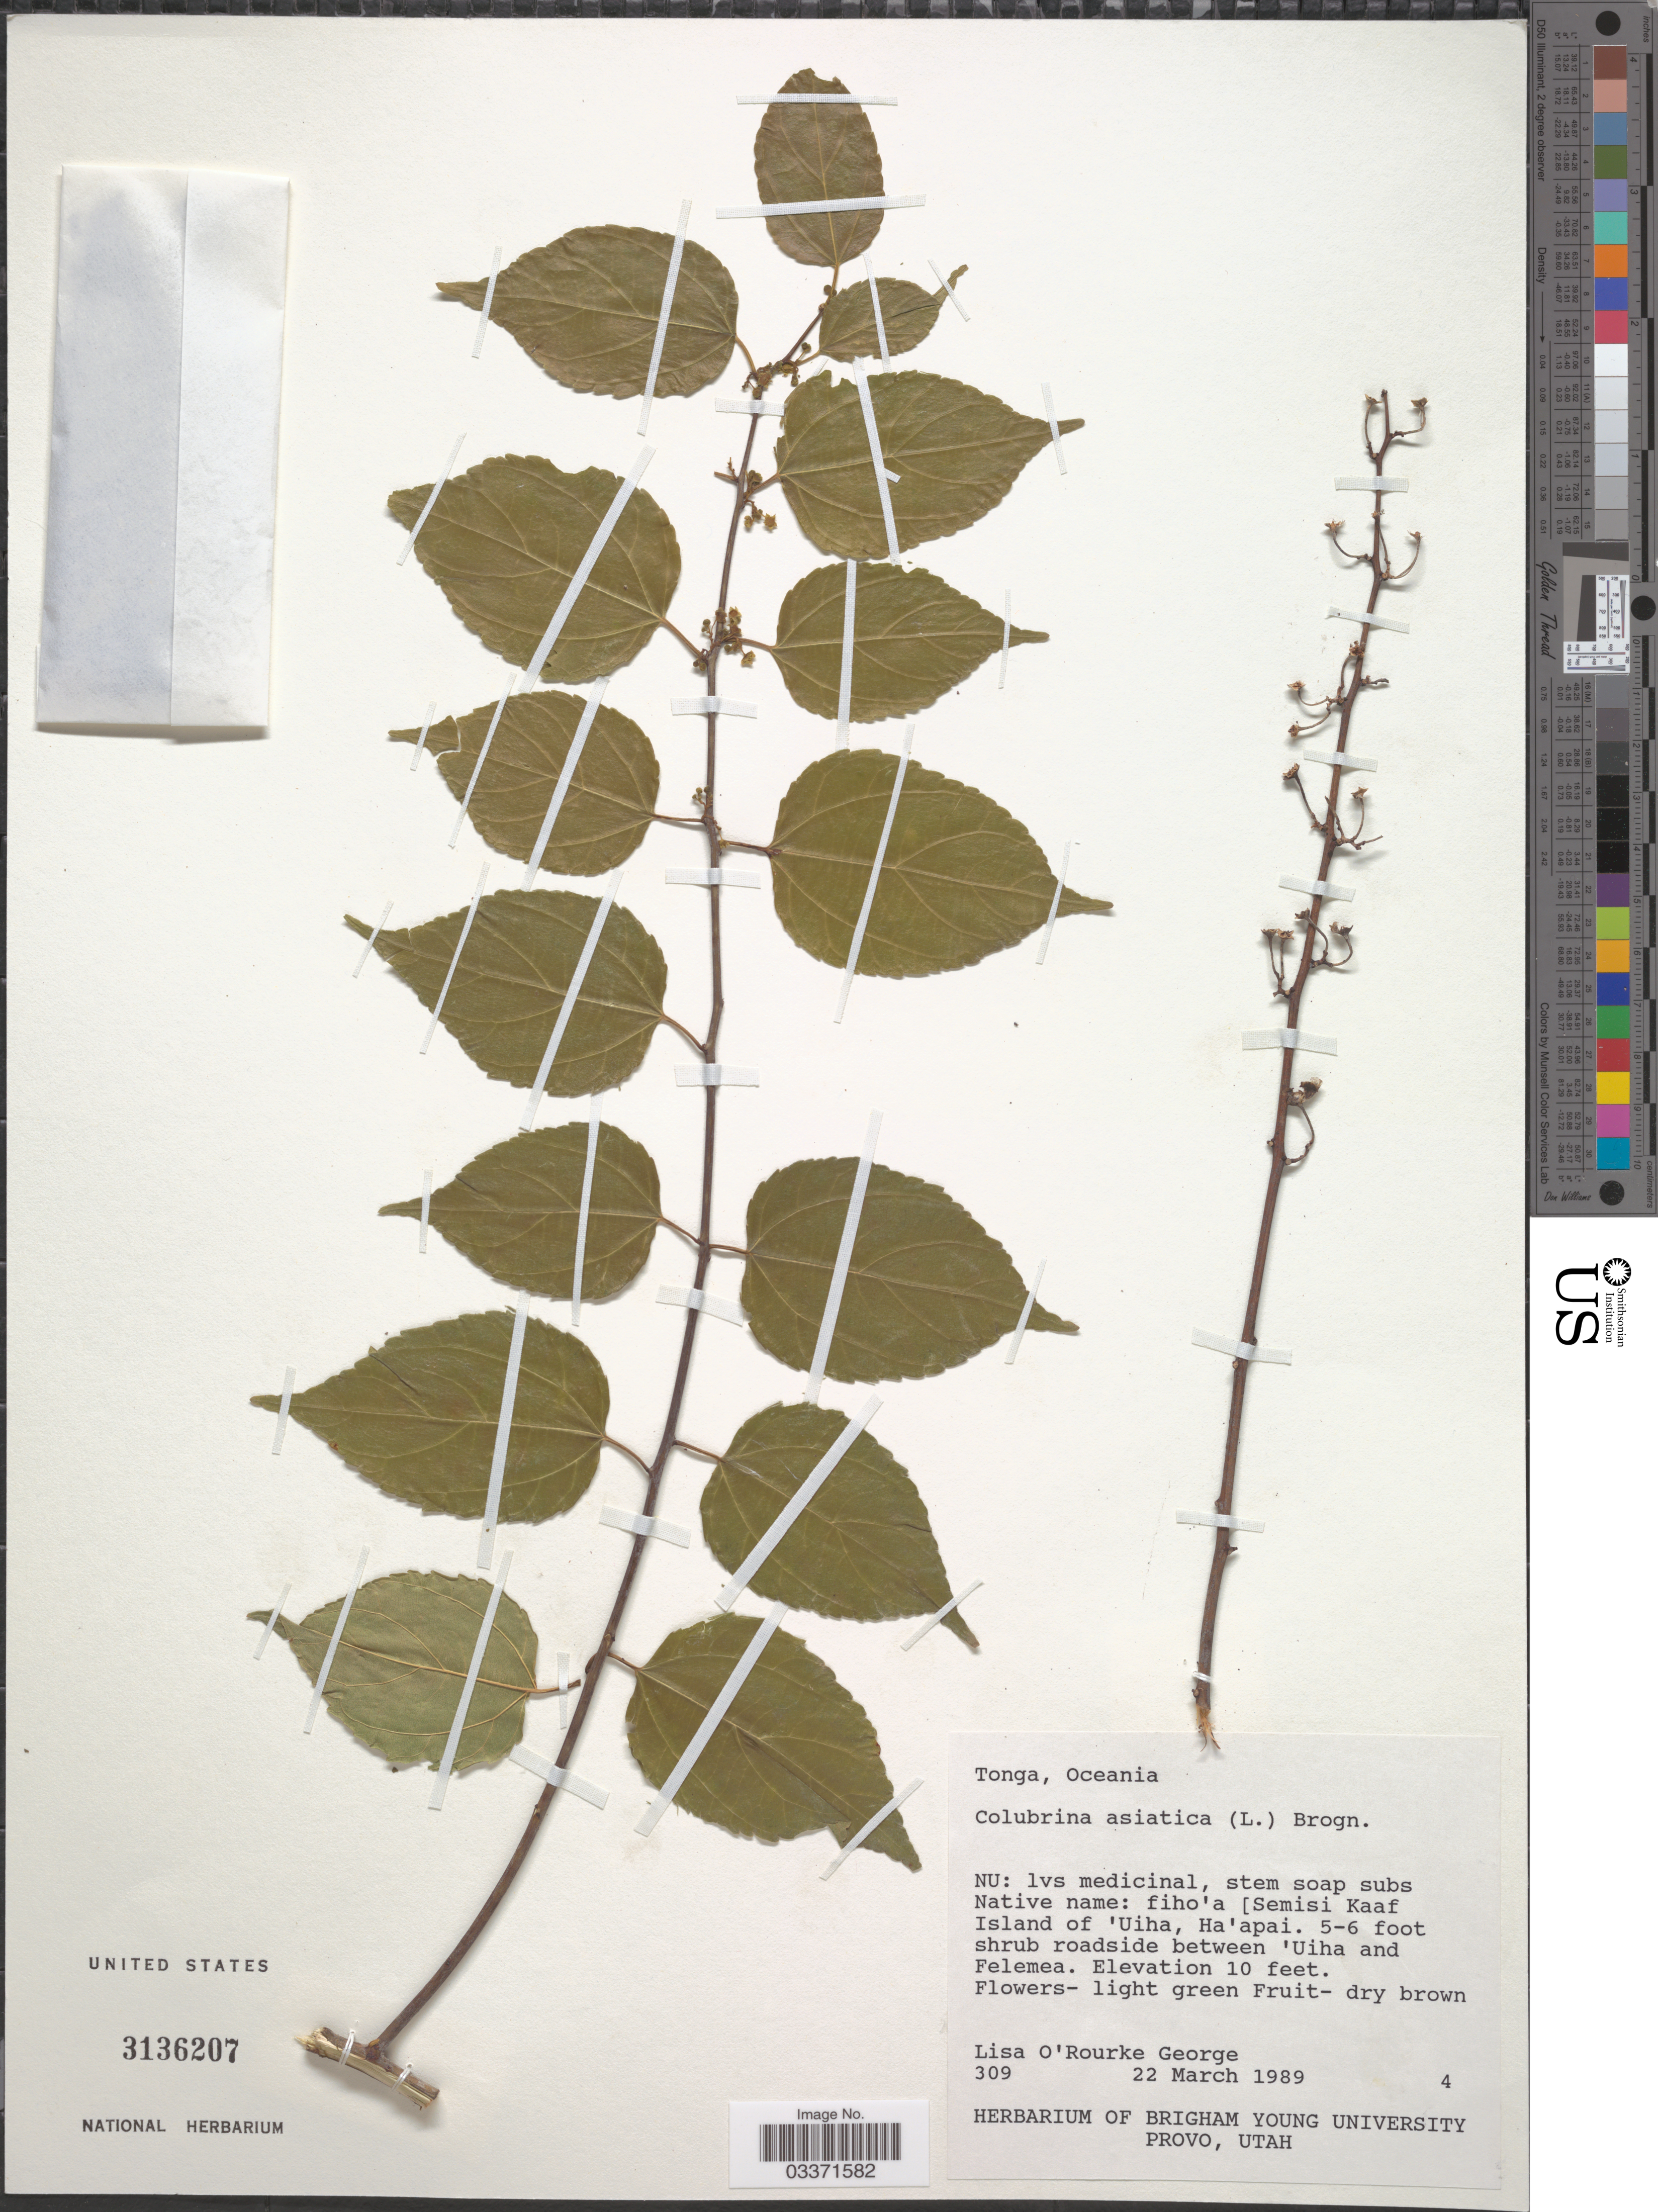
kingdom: Plantae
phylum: Tracheophyta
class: Magnoliopsida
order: Rosales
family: Rhamnaceae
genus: Colubrina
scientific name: Colubrina asiatica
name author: (L.) Brongn.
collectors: L. George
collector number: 309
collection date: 1989-03-22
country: Tonga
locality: Oceania, Nu, Island of 'Uiha, Ha'apai. 5-6 foot shrub roadside between 'Uiha and Felemea.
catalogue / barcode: US 3136207